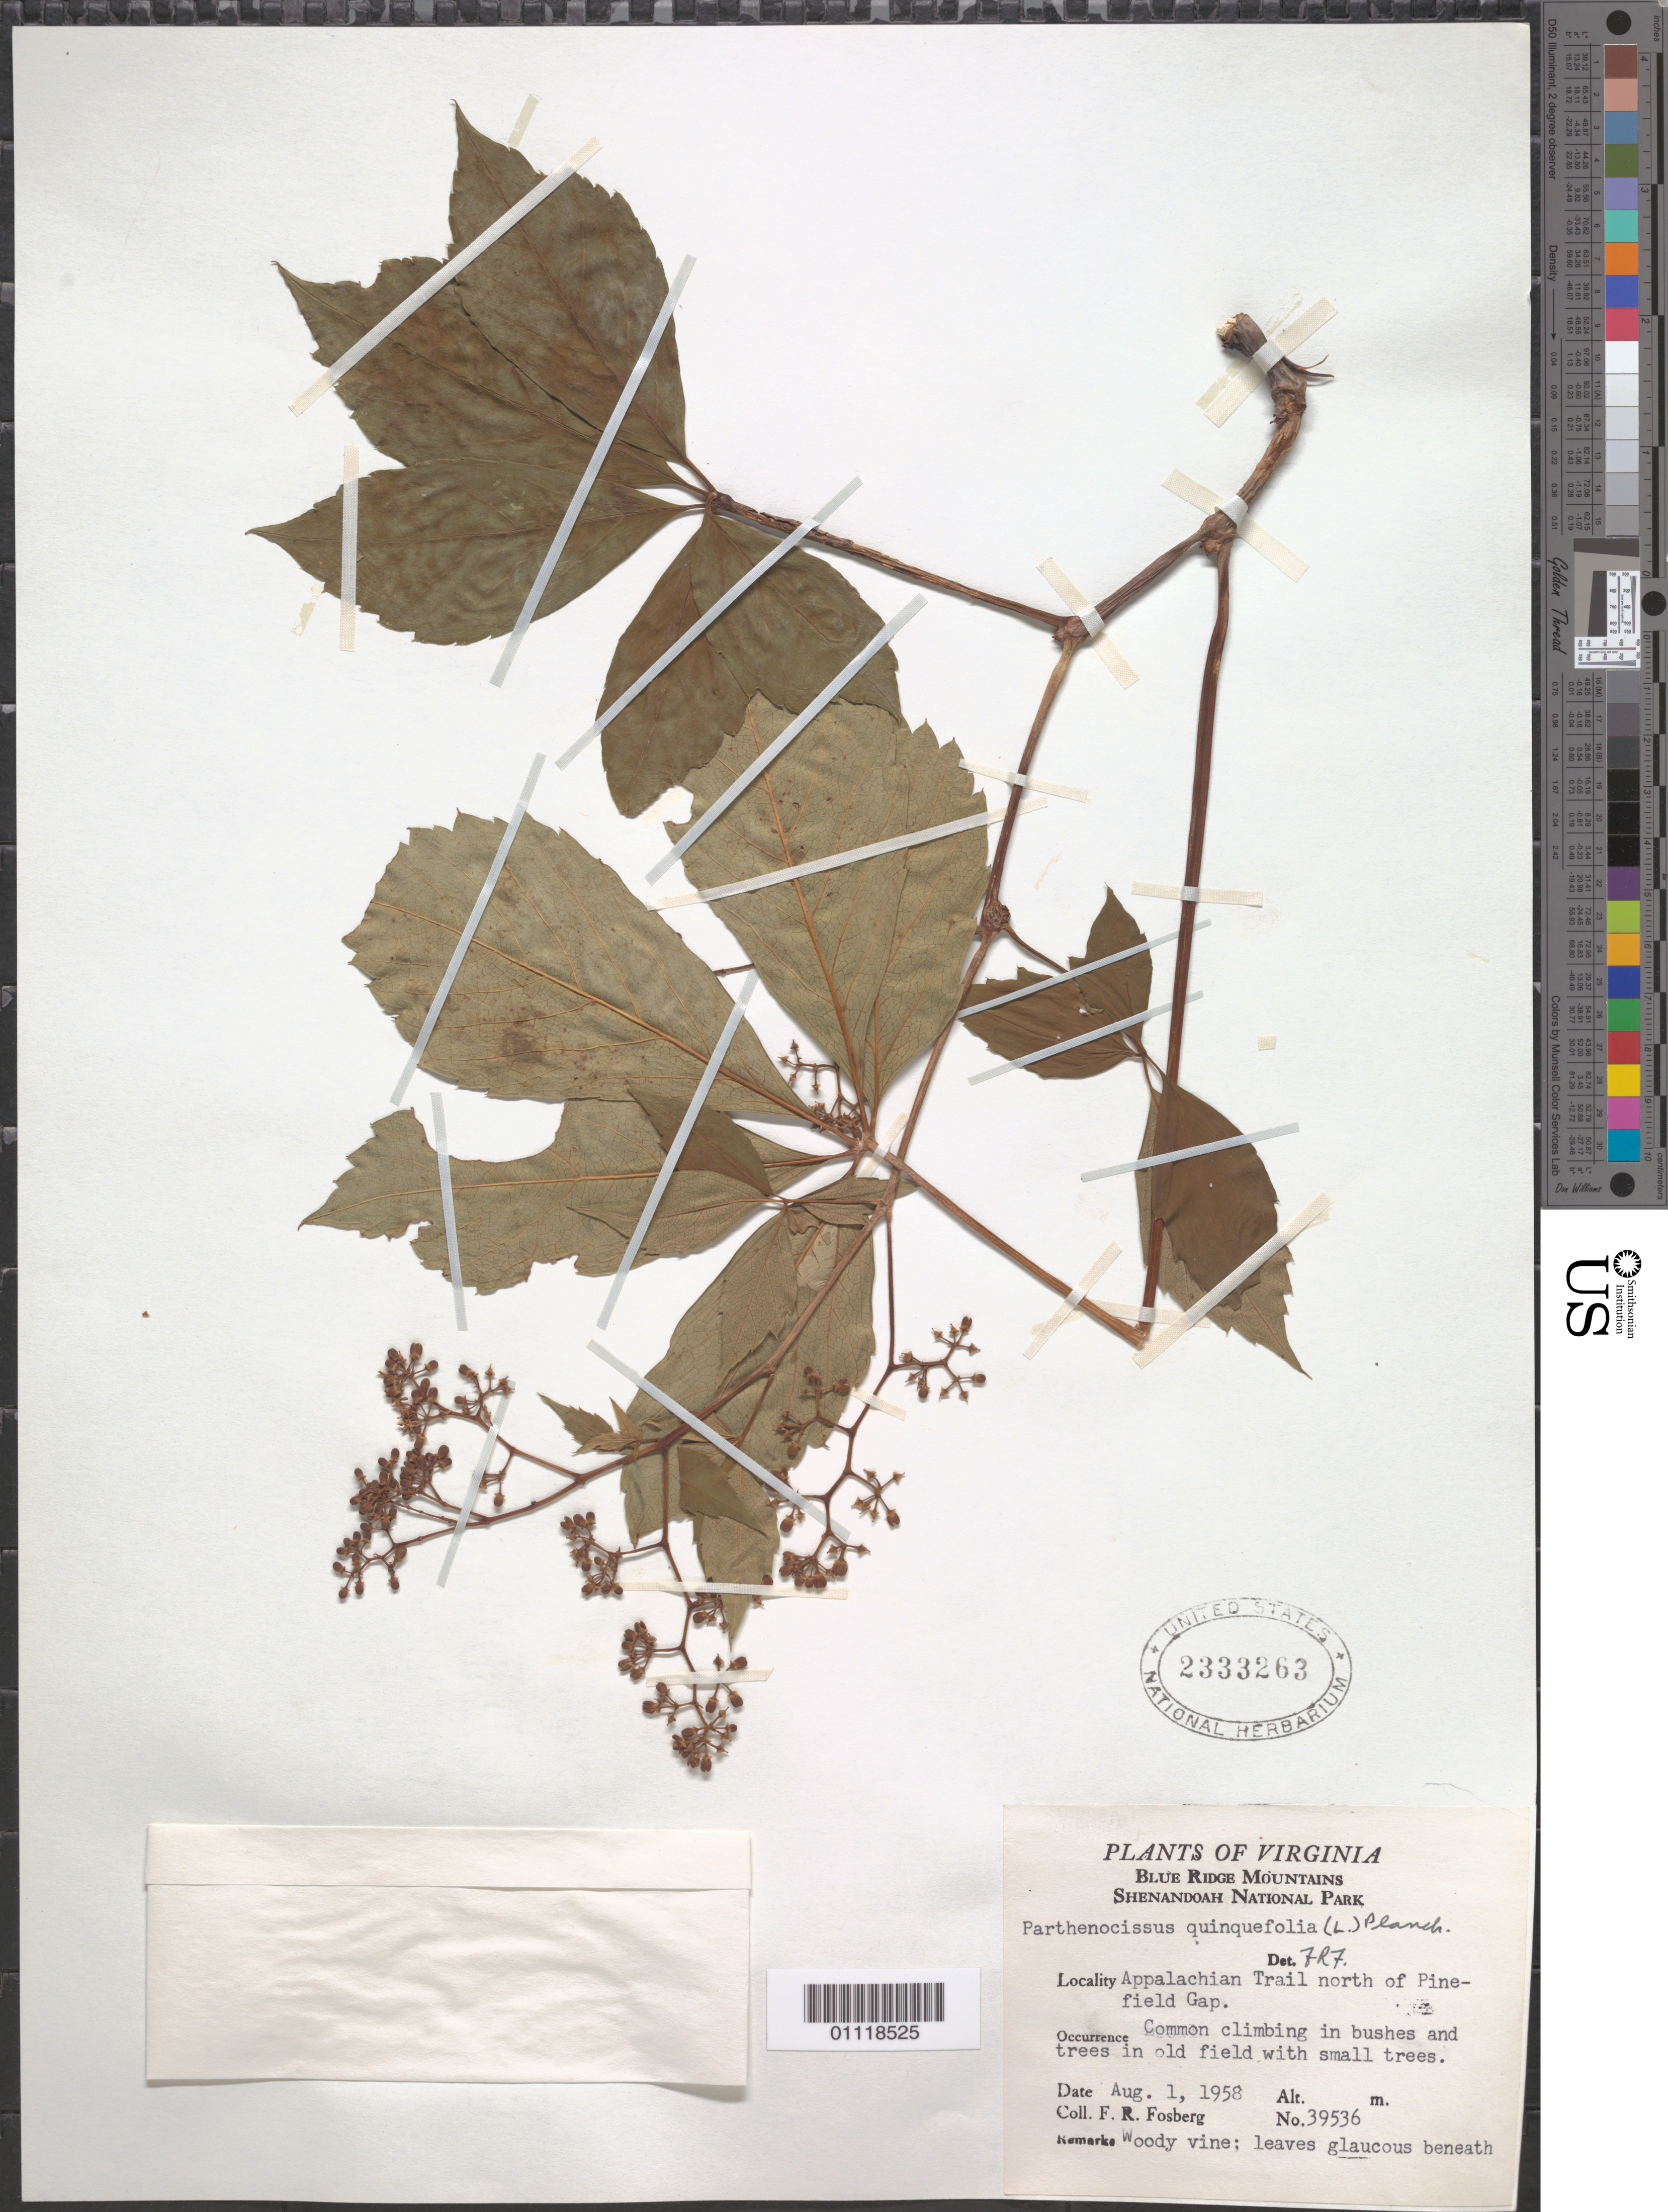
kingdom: Plantae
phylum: Tracheophyta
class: Magnoliopsida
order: Vitales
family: Vitaceae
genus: Parthenocissus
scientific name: Parthenocissus quinquefolia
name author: (L.) Planch.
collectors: F. R. Fosberg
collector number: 39536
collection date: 1958-08-01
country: United States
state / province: Virginia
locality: Blue Ridge Mts. Shenandoah National Park. Appalachian Trail N of Pinefield Gap.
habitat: Common climbing in bushes and trees in old field with small trees.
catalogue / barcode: US 2333263